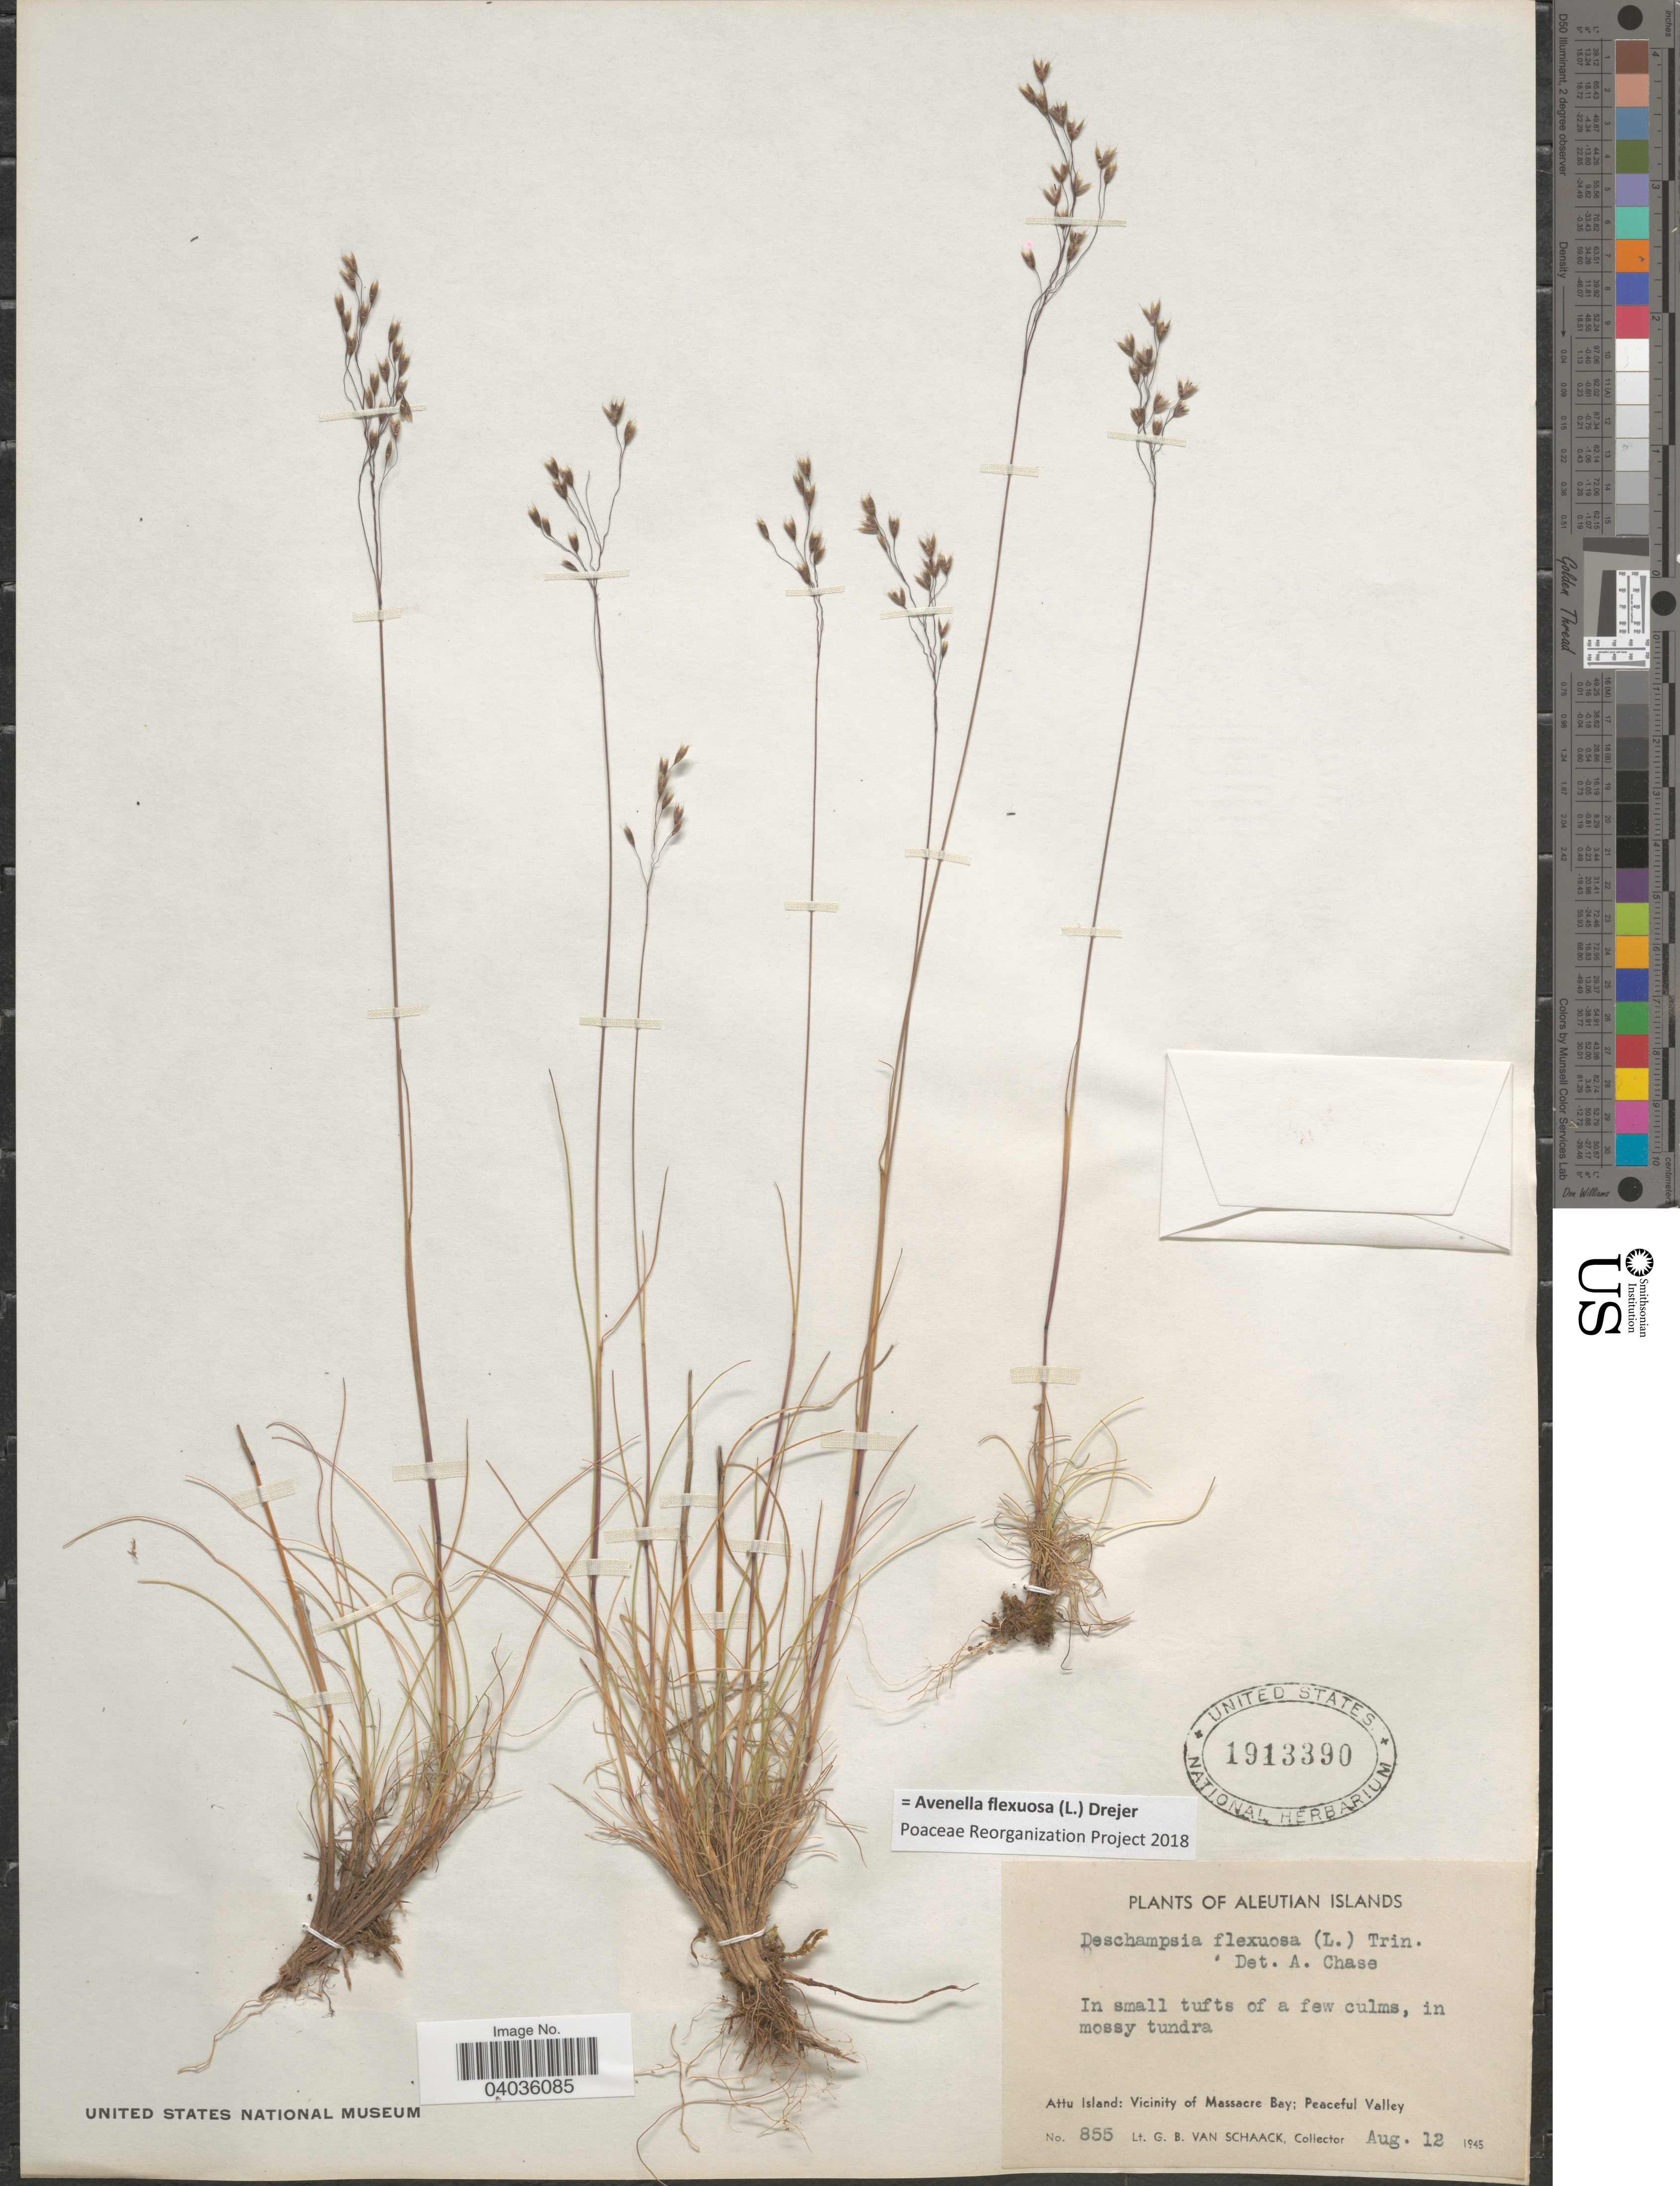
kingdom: Plantae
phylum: Tracheophyta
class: Liliopsida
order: Poales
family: Poaceae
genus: Avenella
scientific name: Avenella flexuosa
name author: (L.) Drejer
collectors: G. Van Schaack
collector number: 855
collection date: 1945-08-12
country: United States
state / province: Alaska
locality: Aleutian Islands. Attu Island: Vicinity of Massacre Bay; Peaceful Valley.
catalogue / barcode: US 1913390